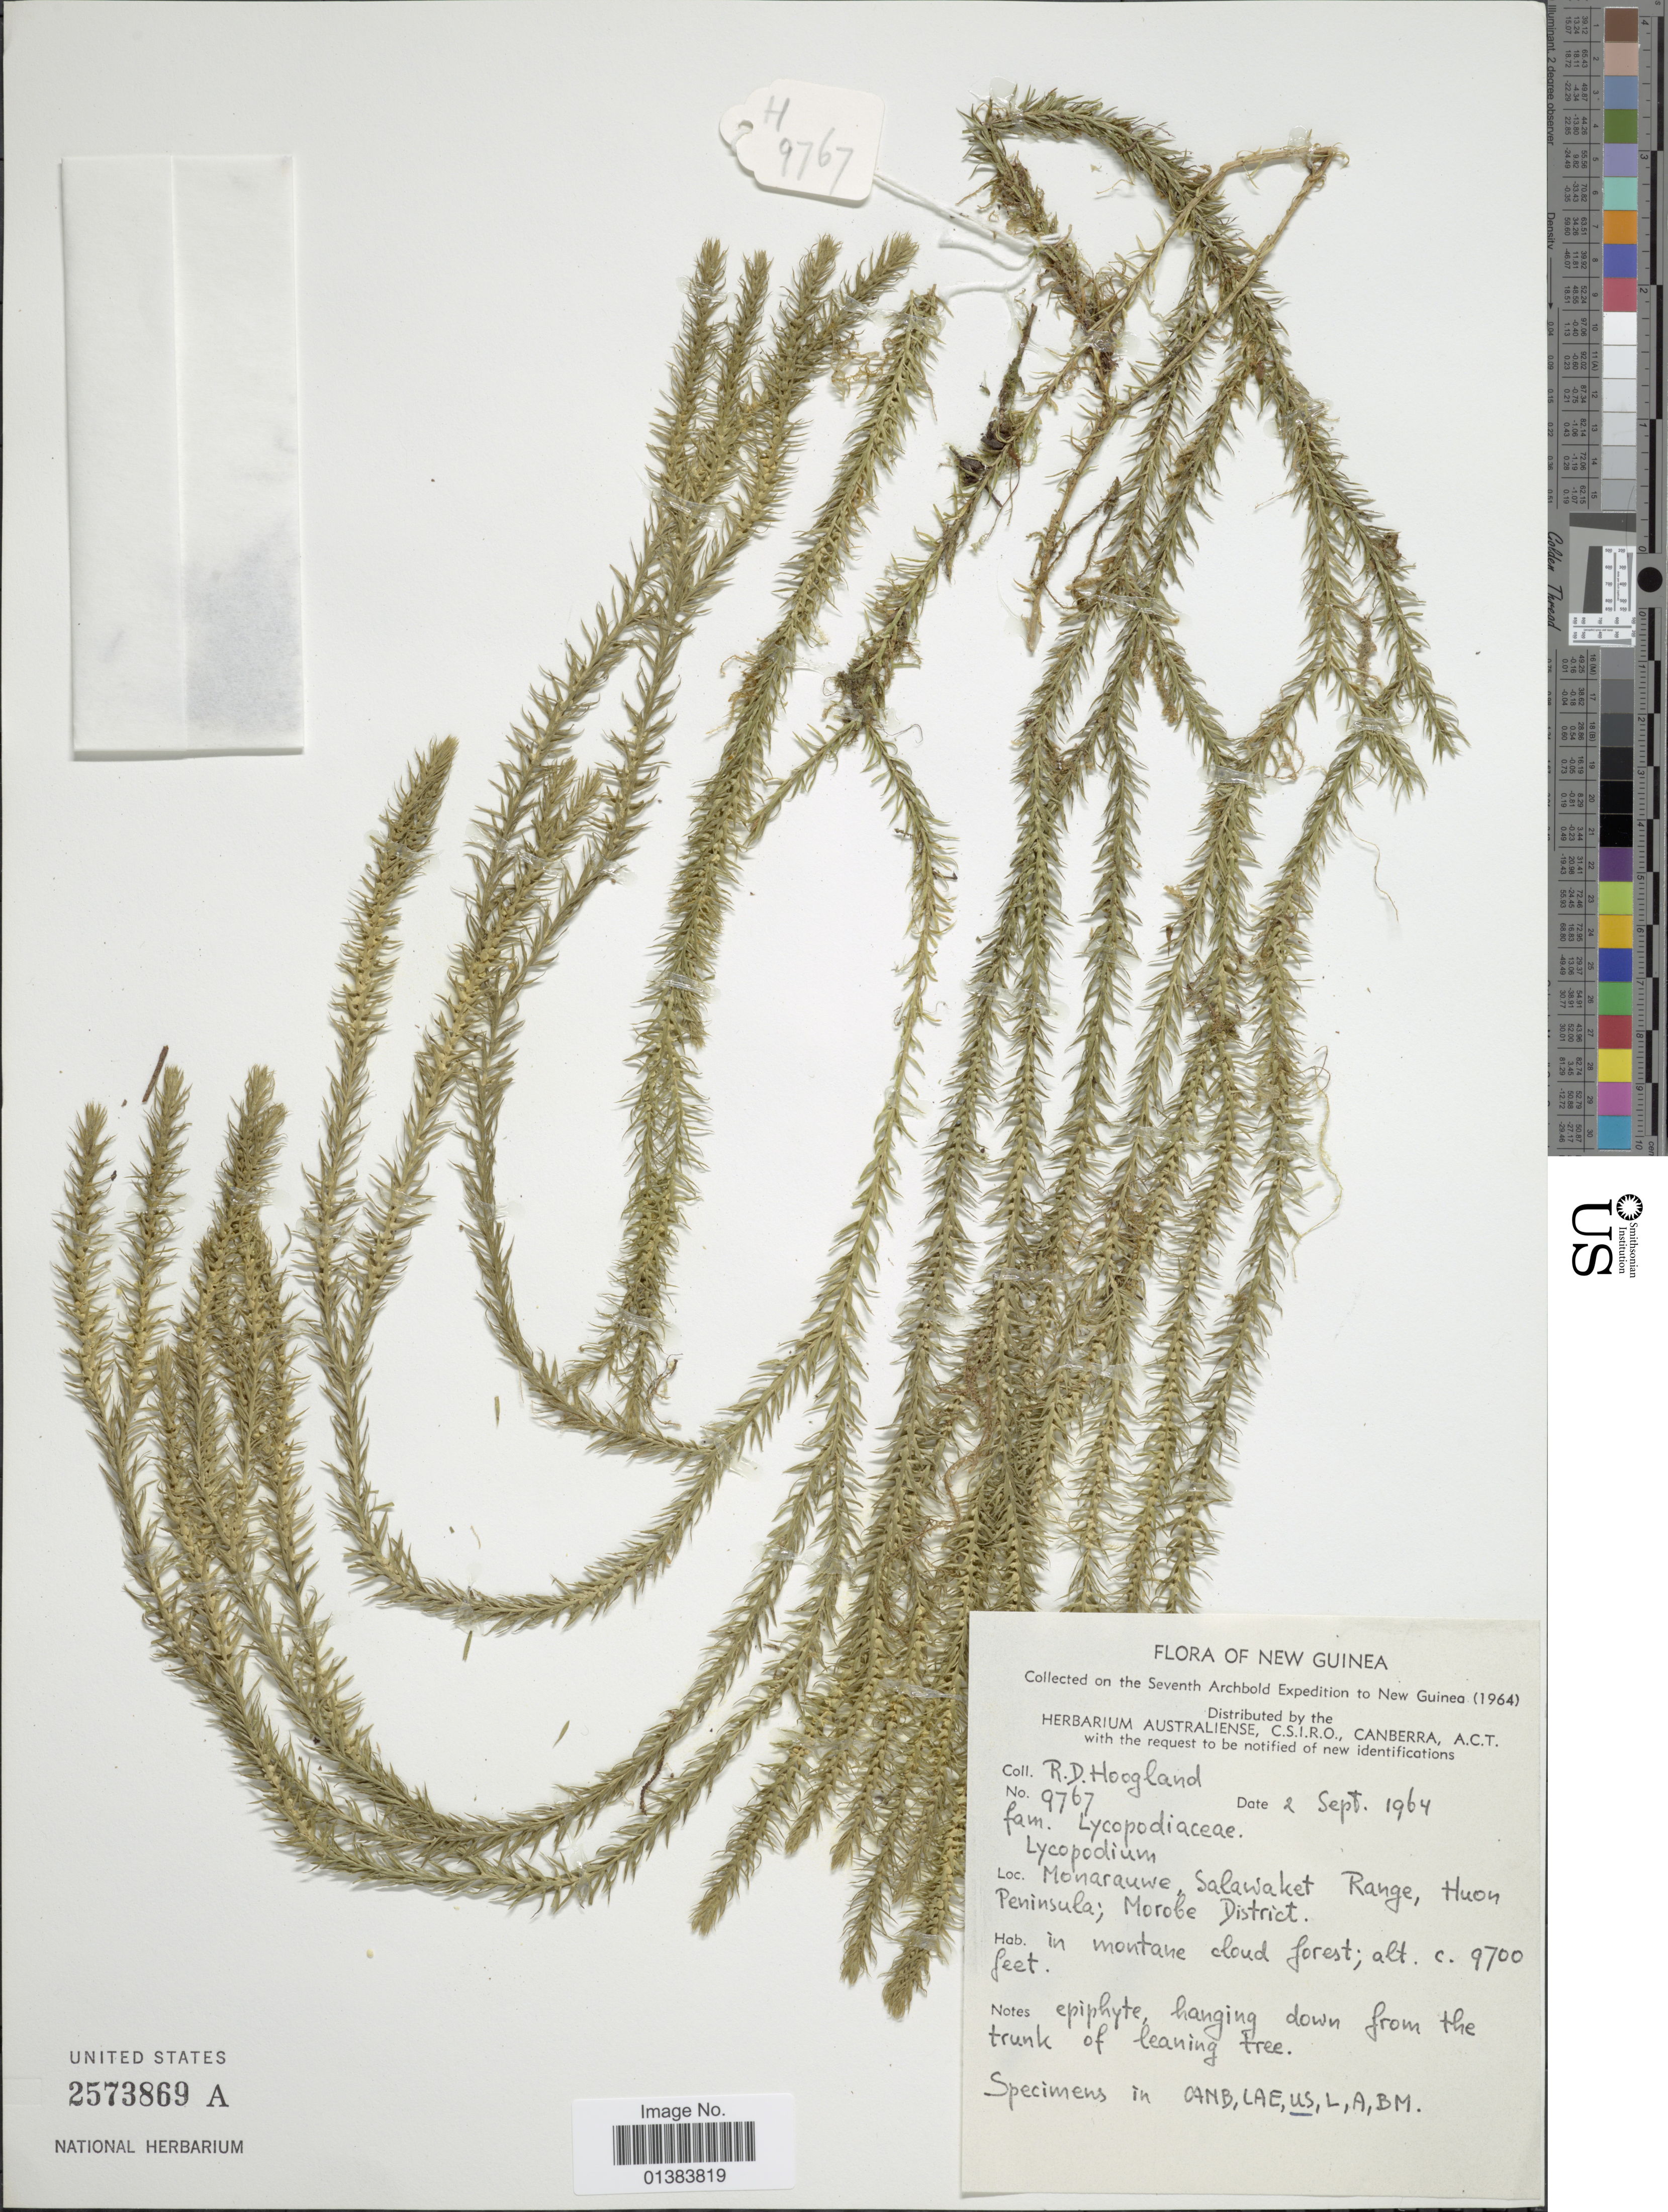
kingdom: Plantae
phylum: Tracheophyta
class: Lycopodiopsida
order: Lycopodiales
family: Lycopodiaceae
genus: Phlegmariurus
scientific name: Phlegmariurus macgregorii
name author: (Baker) A. R. Field & Bostock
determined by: Field, A. R.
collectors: R. D. Hoogland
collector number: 9767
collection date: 1964-09-02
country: Papua New Guinea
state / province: Morobe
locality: New Guinea, Monarauwe, Salawaket Range, Huon Peninsula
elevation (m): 2957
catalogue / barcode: US 2573869A